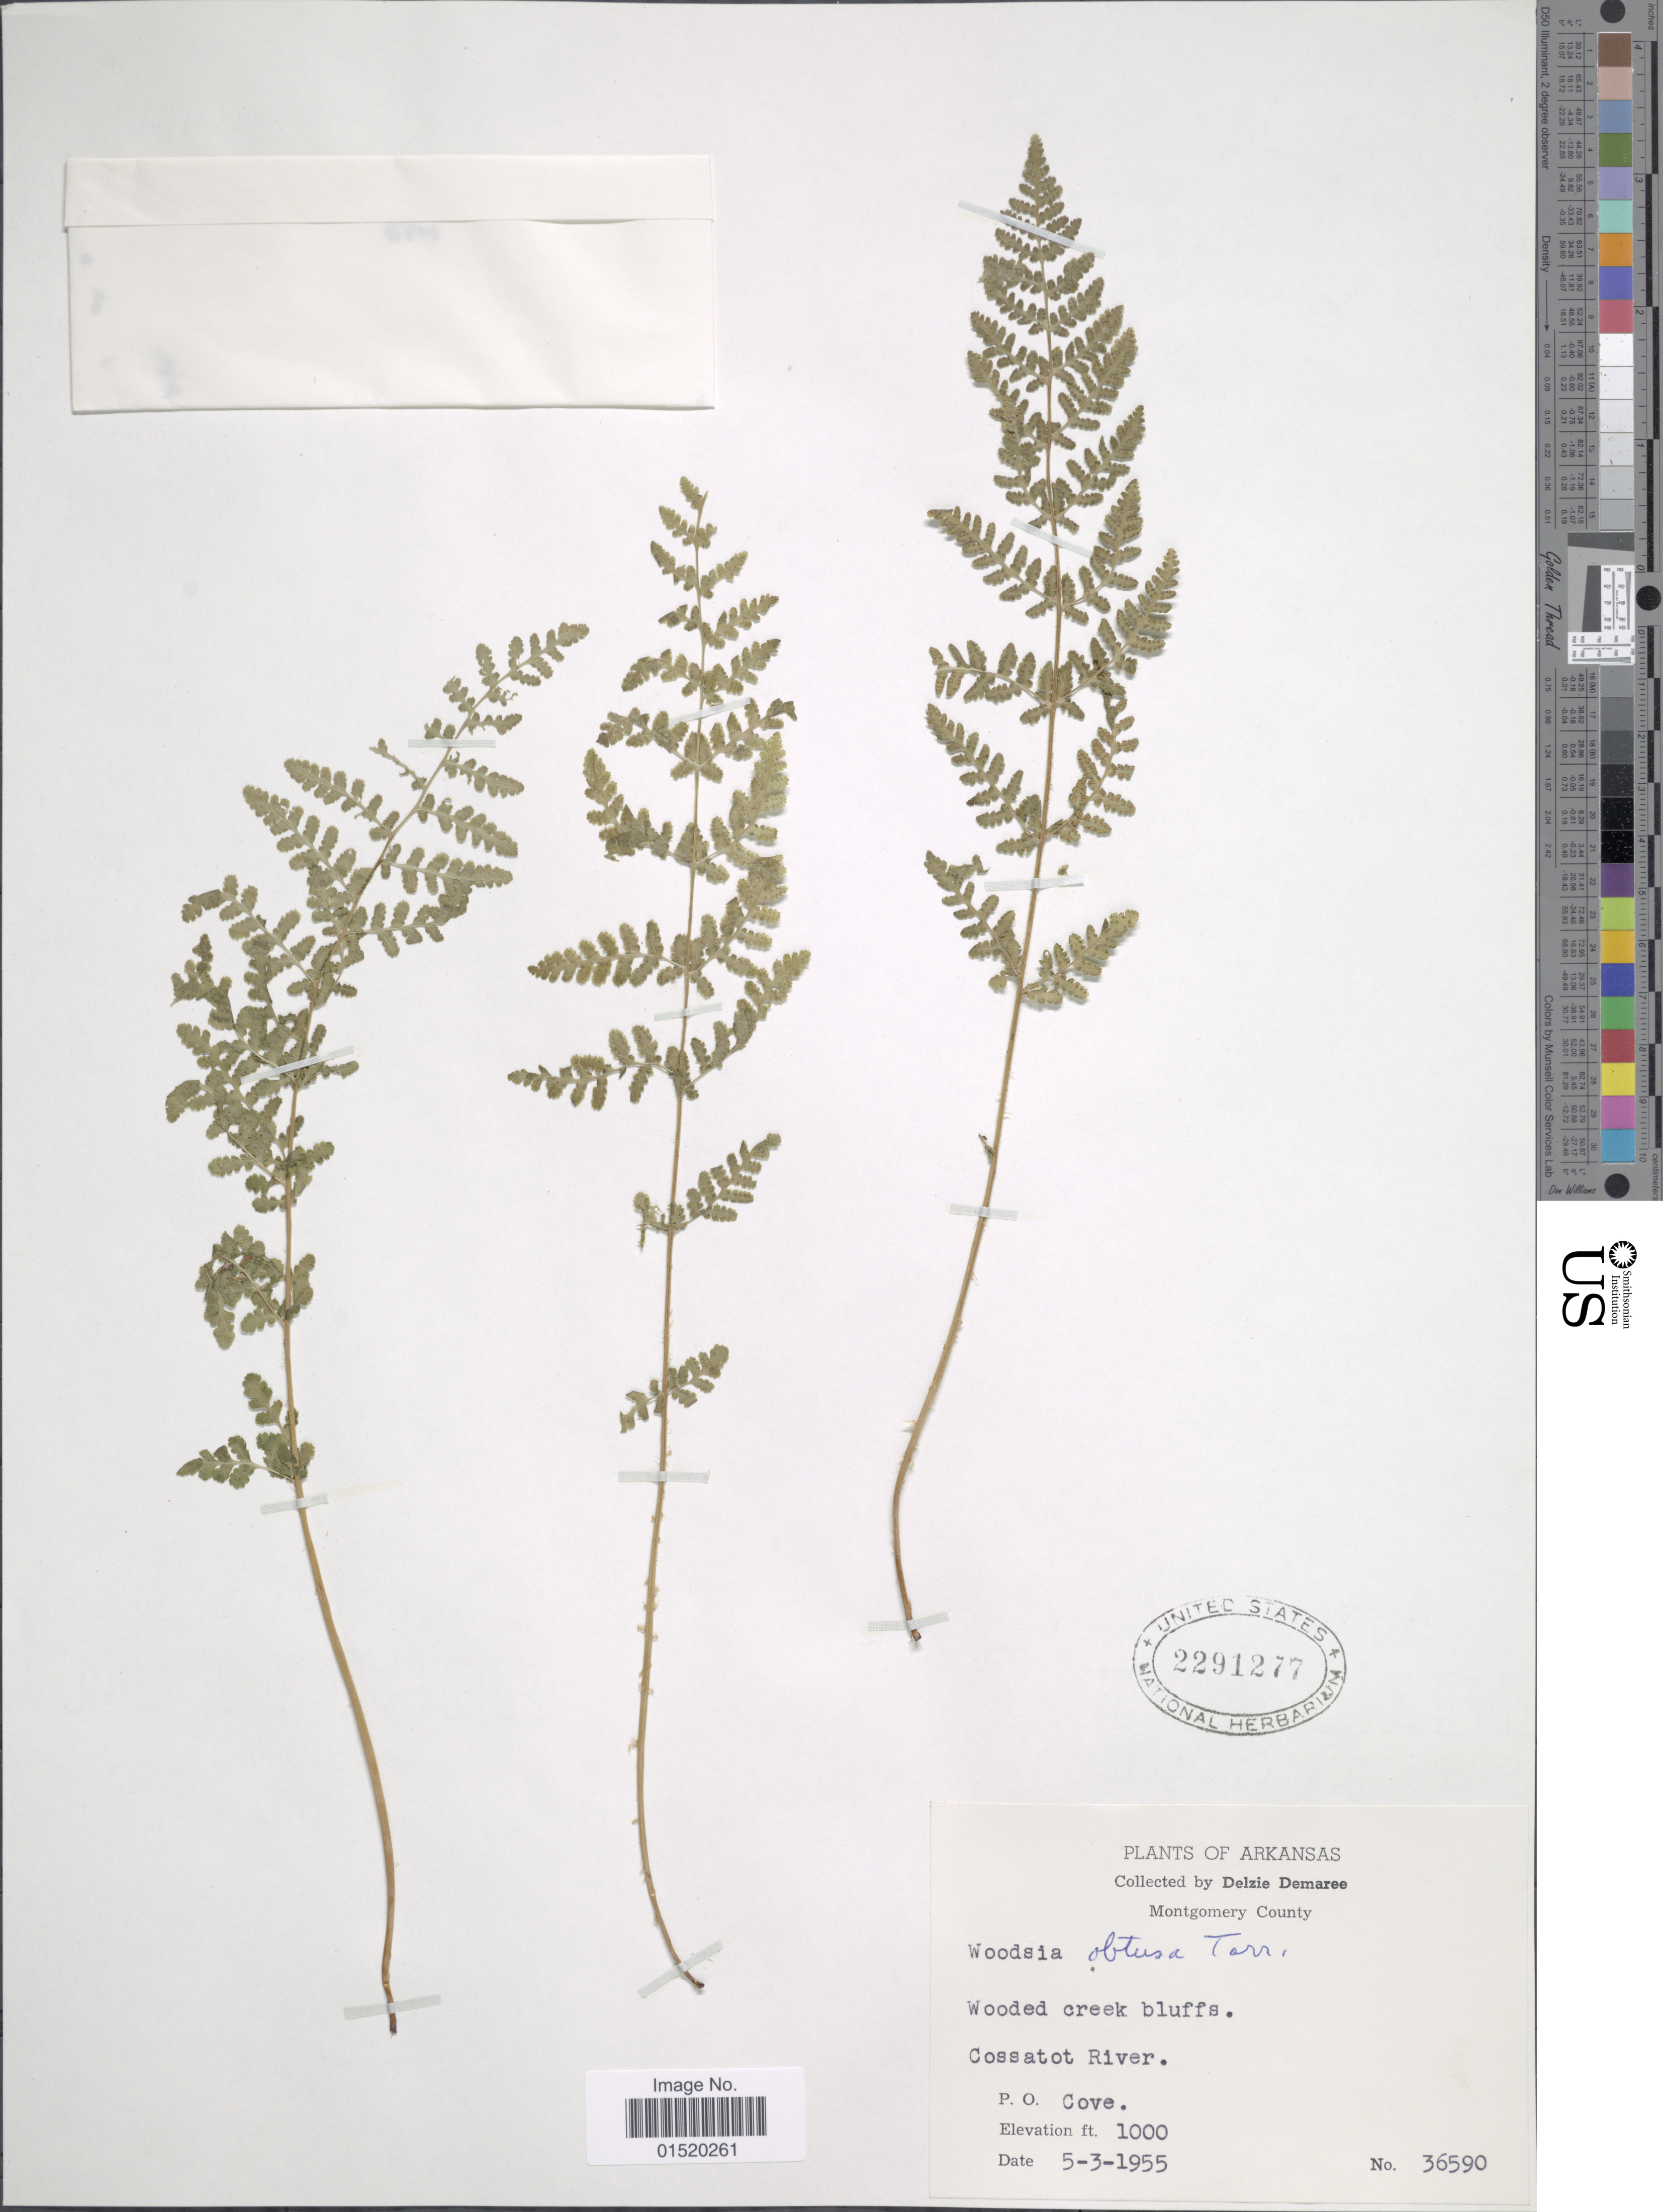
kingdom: Plantae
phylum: Tracheophyta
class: Polypodiopsida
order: Polypodiales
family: Woodsiaceae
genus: Woodsia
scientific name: Woodsia obtusa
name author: (Spreng.) Torr.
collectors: D. Demaree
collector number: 36590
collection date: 1955-05-03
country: United States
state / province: Arkansas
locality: Montgomery County, Wooded creek bluffs, Cossatot River, P.O. Cove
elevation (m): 305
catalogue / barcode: US 2291277